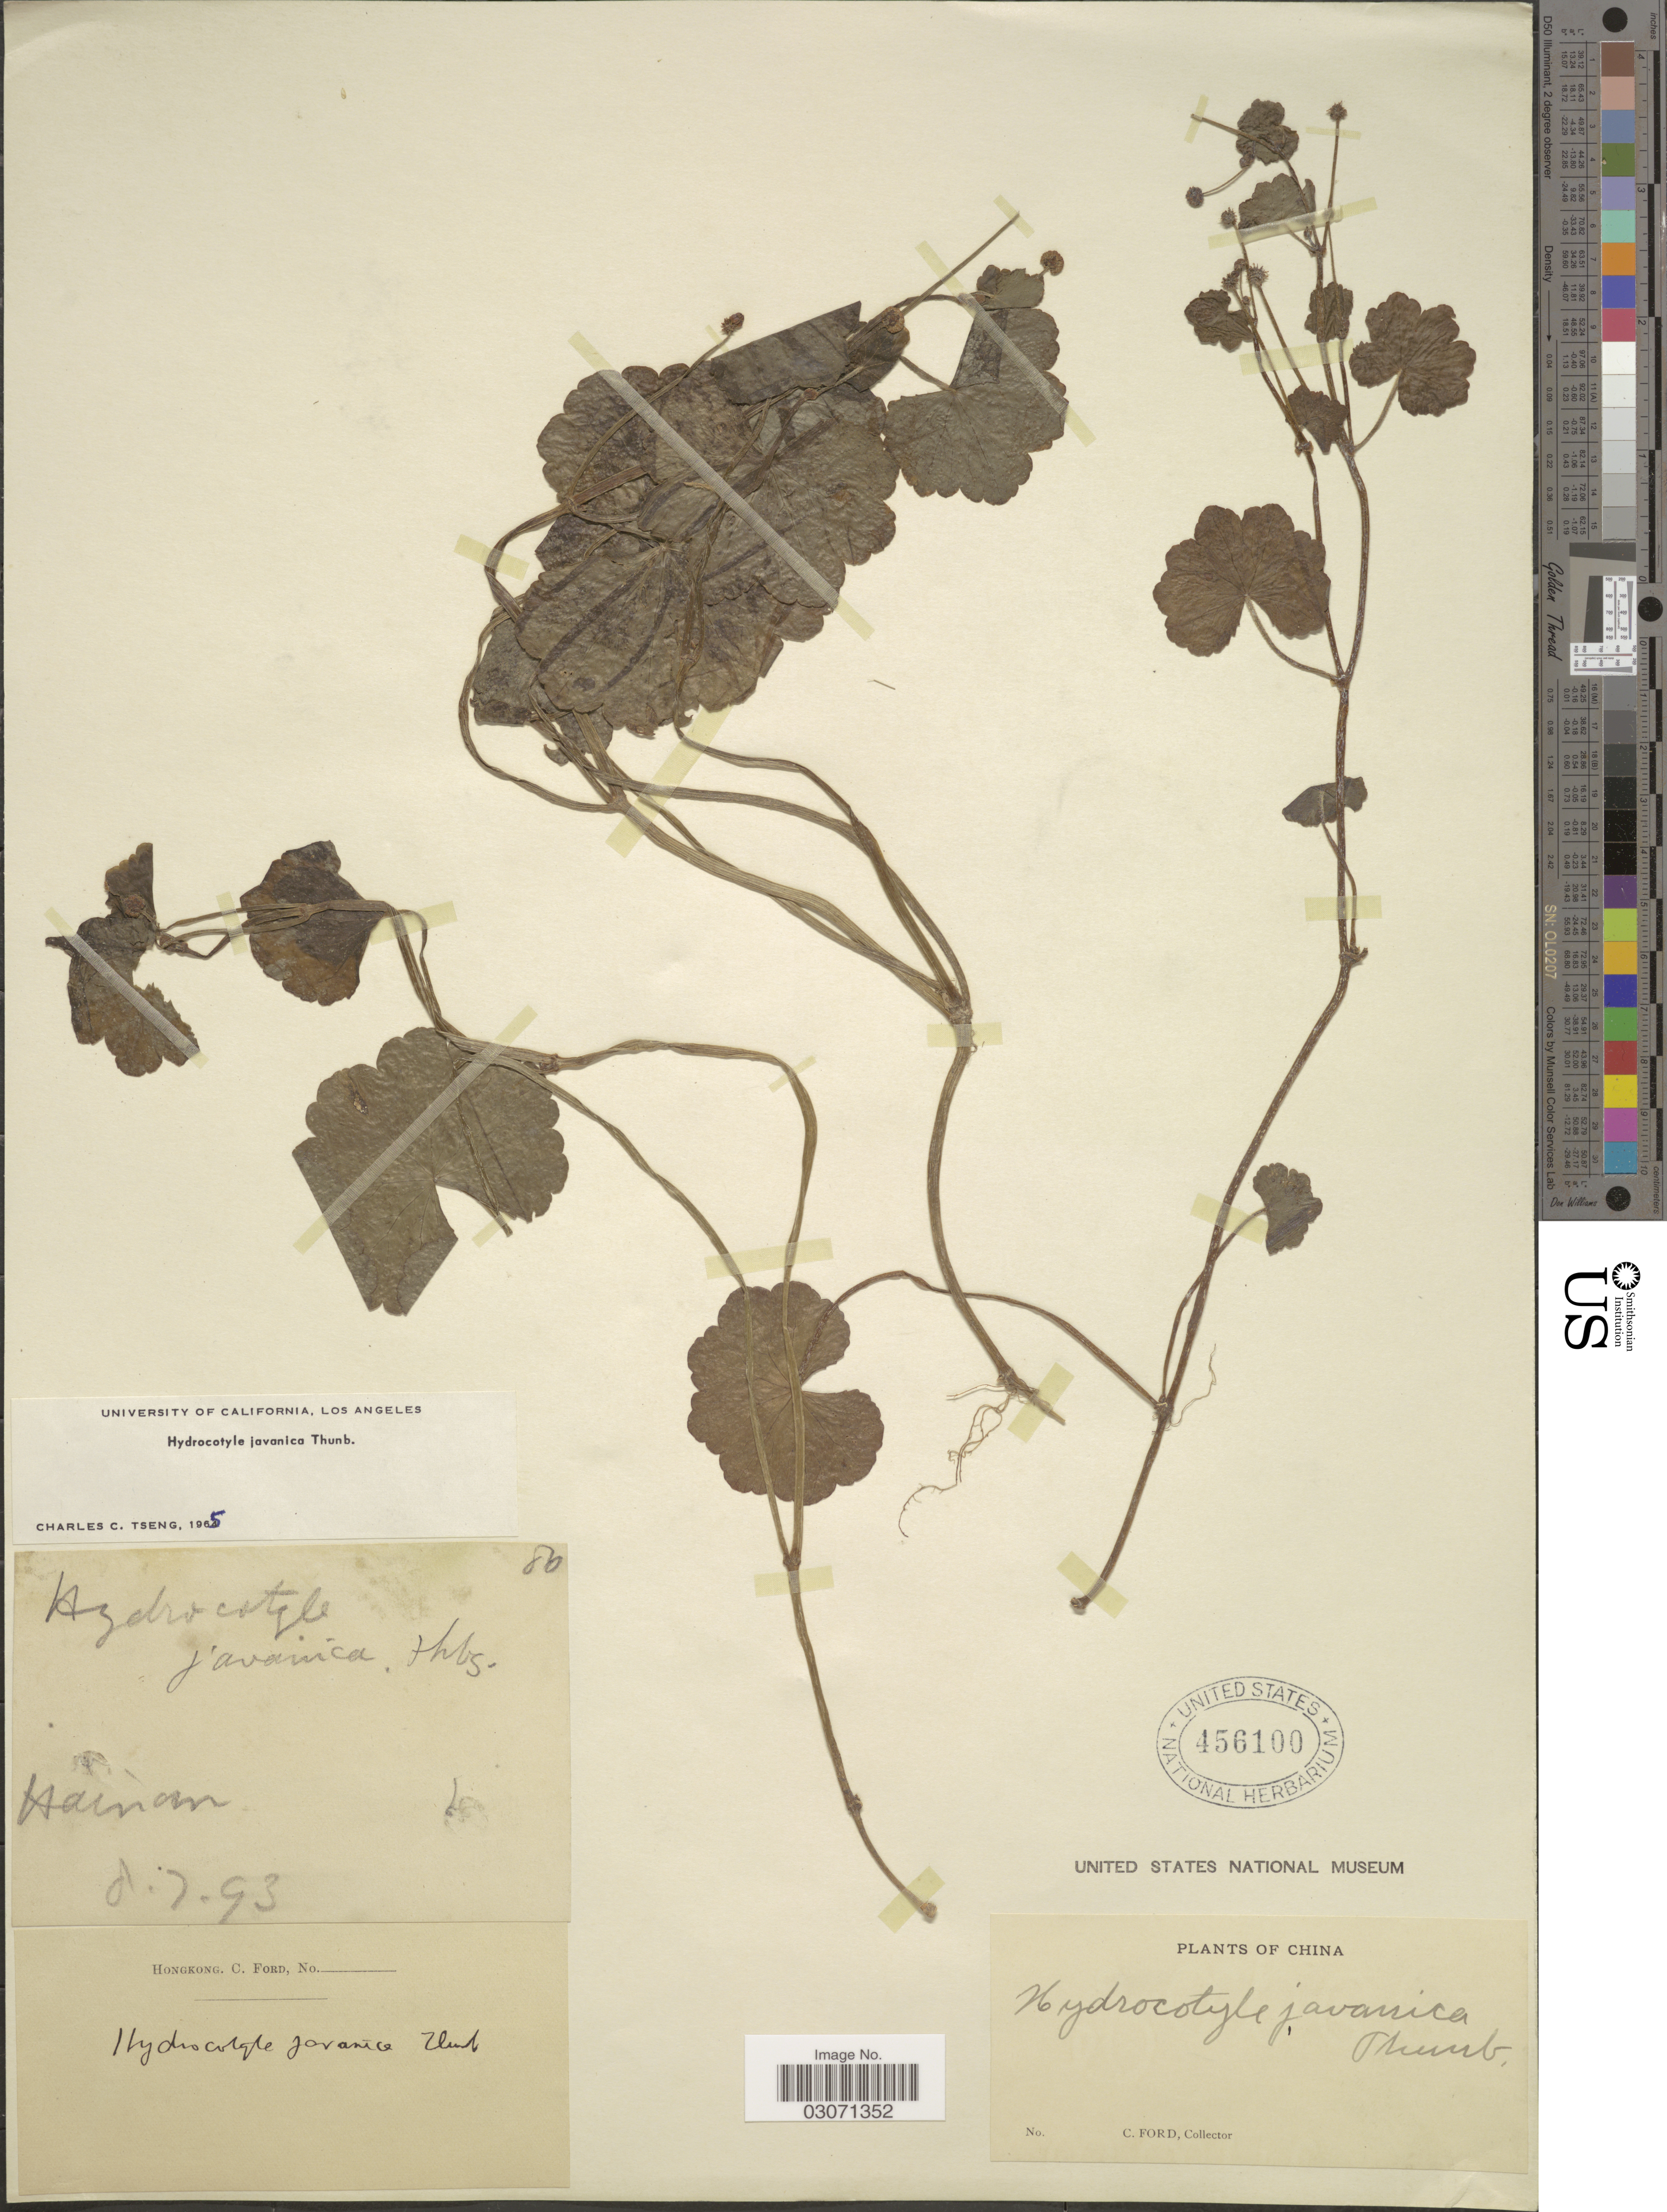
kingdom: Plantae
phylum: Tracheophyta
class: Magnoliopsida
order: Apiales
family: Araliaceae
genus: Hydrocotyle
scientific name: Hydrocotyle javanica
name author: Thunb.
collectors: C. Ford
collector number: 86*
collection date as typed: Transcribed d/m/y: 8/7/93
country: China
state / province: Hainan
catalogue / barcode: US 456100